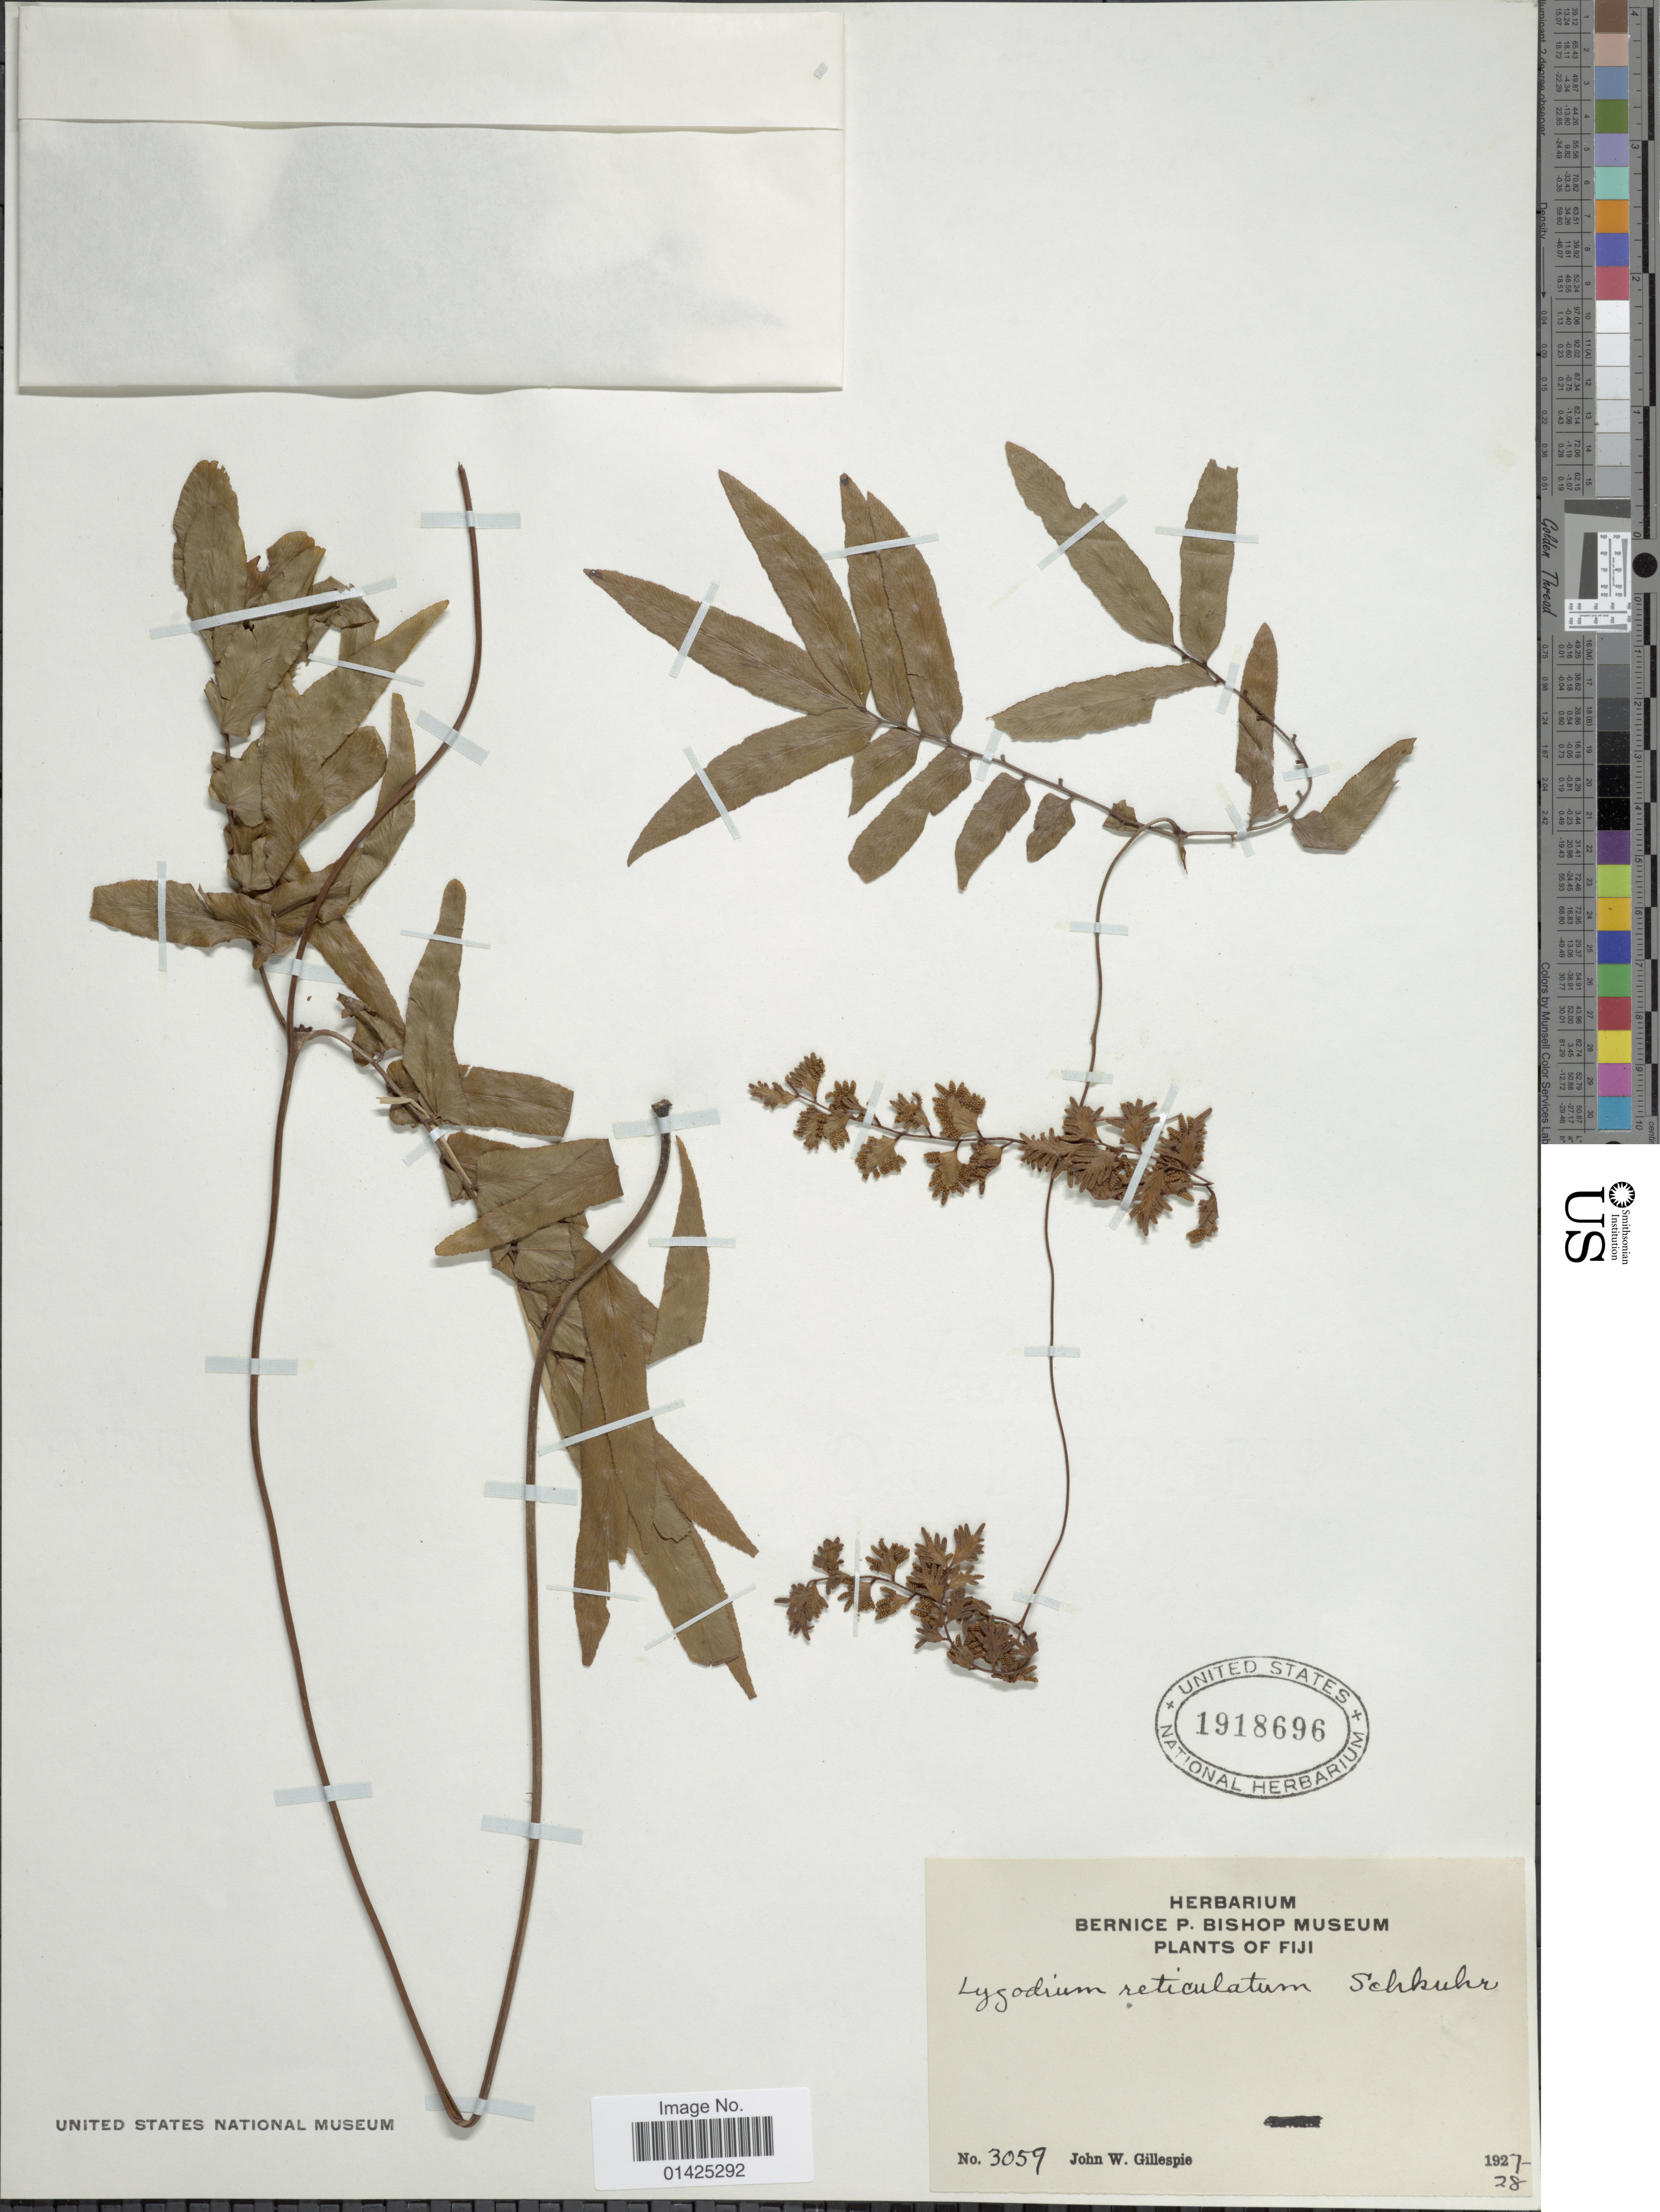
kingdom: Plantae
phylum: Tracheophyta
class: Polypodiopsida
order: Schizaeales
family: Lygodiaceae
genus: Lygodium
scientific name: Lygodium reticulatum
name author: Schkuhr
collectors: J. W. Gillespie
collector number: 3059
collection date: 1927/1928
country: Fiji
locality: Schrukr. [interpreted]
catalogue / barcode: US 1918696